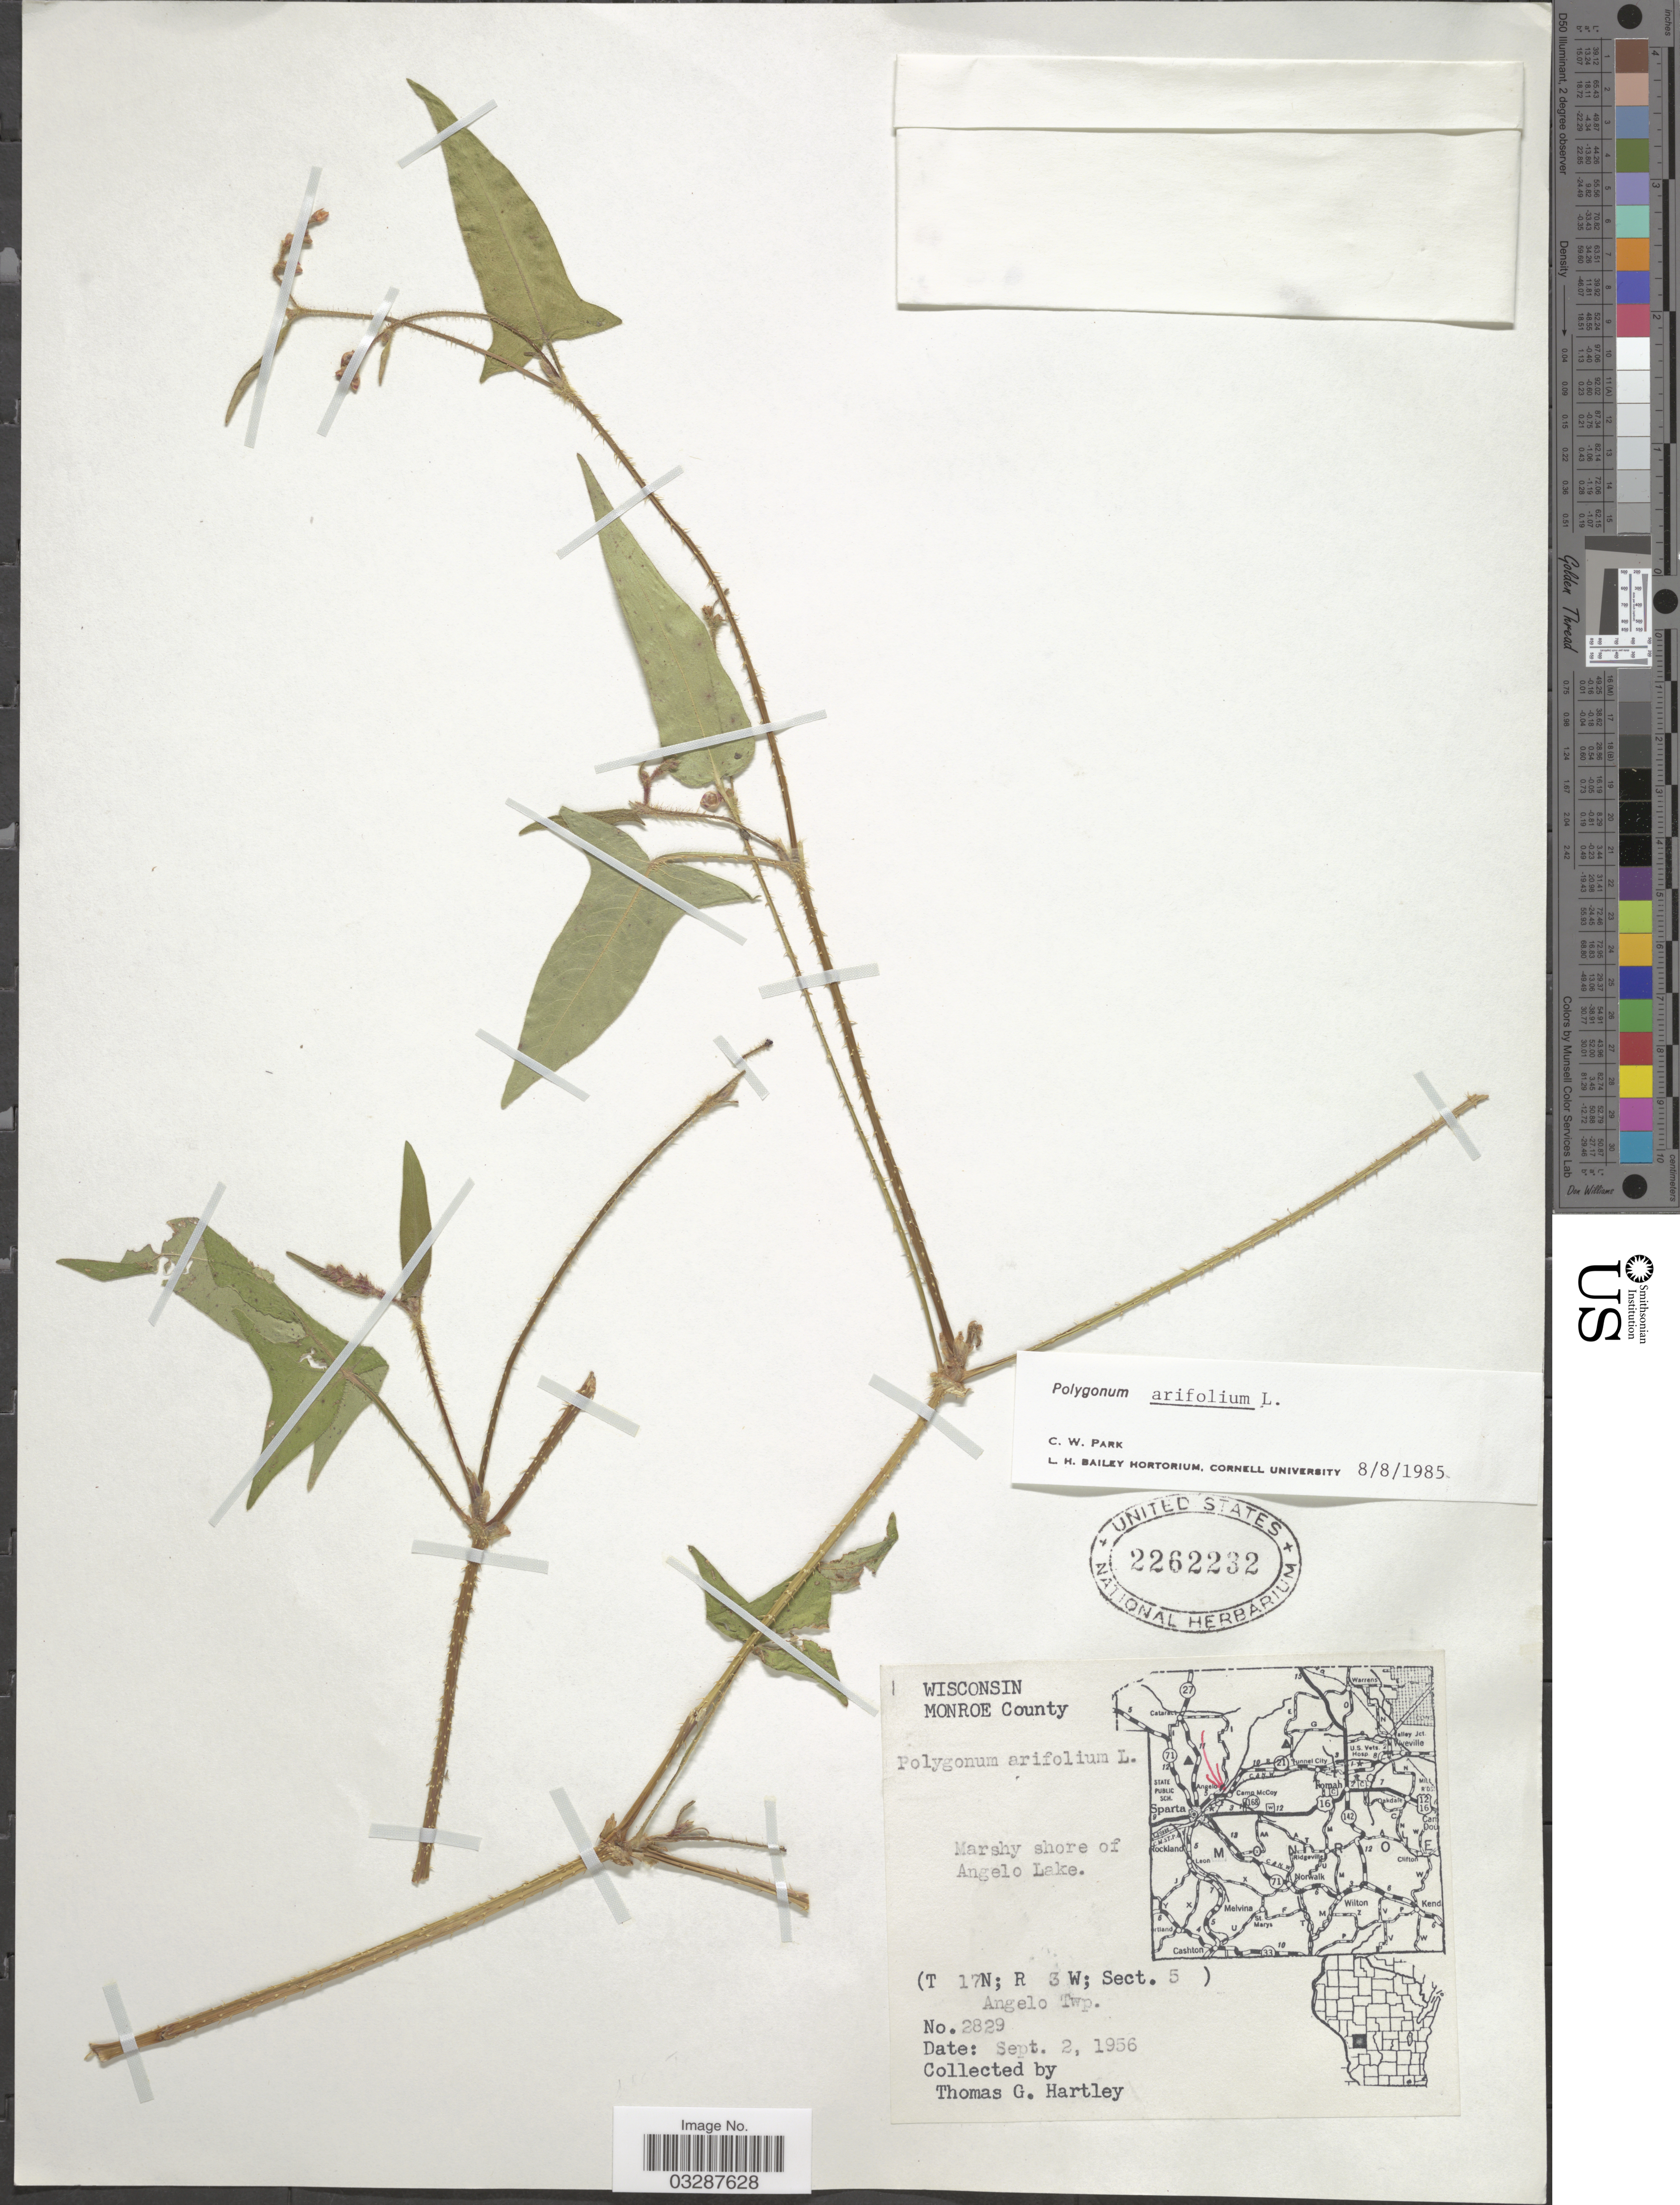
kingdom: Plantae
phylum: Tracheophyta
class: Magnoliopsida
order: Caryophyllales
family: Polygonaceae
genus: Persicaria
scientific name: Persicaria arifolia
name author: (L.) Haraldson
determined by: Atha, D. E.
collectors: T. G. Hartley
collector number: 2829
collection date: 1956-09-02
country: United States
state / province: Wisconsin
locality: Monroe County. Marshy shore of Angelo Lake. (T 17N; R 3 W; Sec. 5). Angelo Twp.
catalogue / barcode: US 2262232